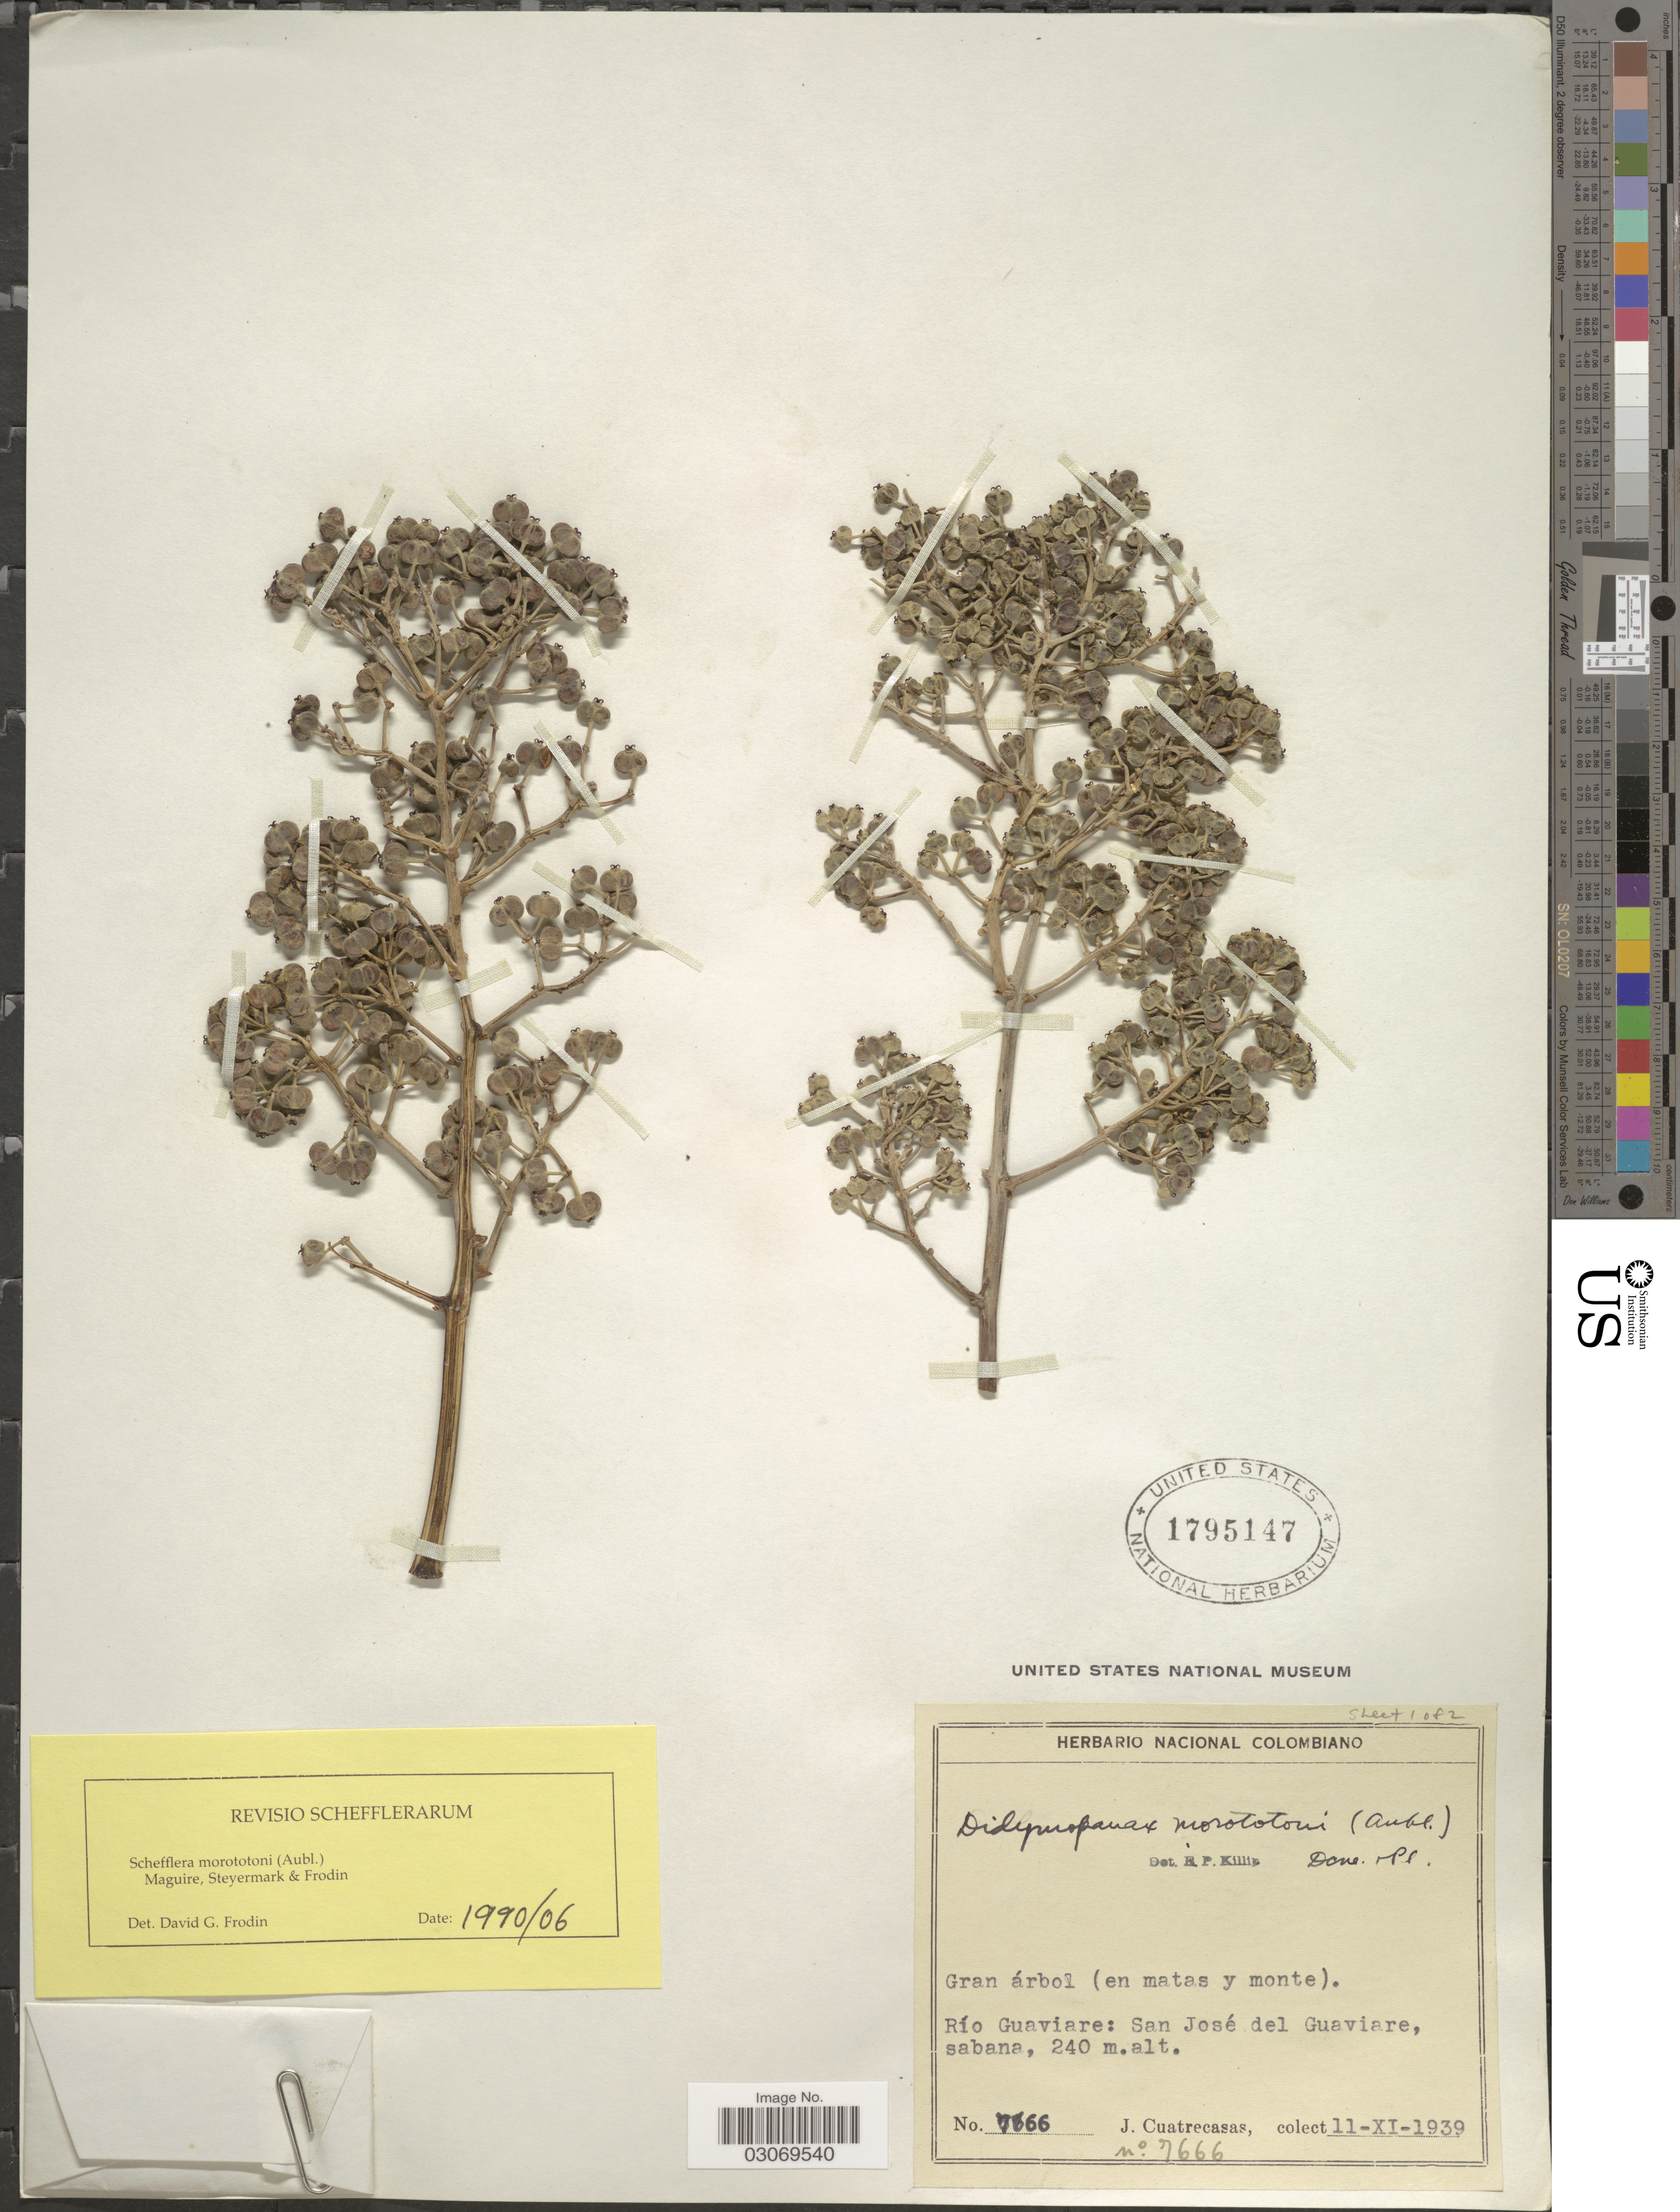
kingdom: Plantae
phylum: Tracheophyta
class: Magnoliopsida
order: Apiales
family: Araliaceae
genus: Schefflera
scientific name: Schefflera morototoni (Aubl.) Maguire, Steyerm. & Frodin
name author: (Aubl.) Maguire et al.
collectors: J. Cuatrecasas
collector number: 7666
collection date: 1939-11-11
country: Colombia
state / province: Guaviare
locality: Río Guaviare: San José del Guaviare, sabana.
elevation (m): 240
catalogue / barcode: US 1795147